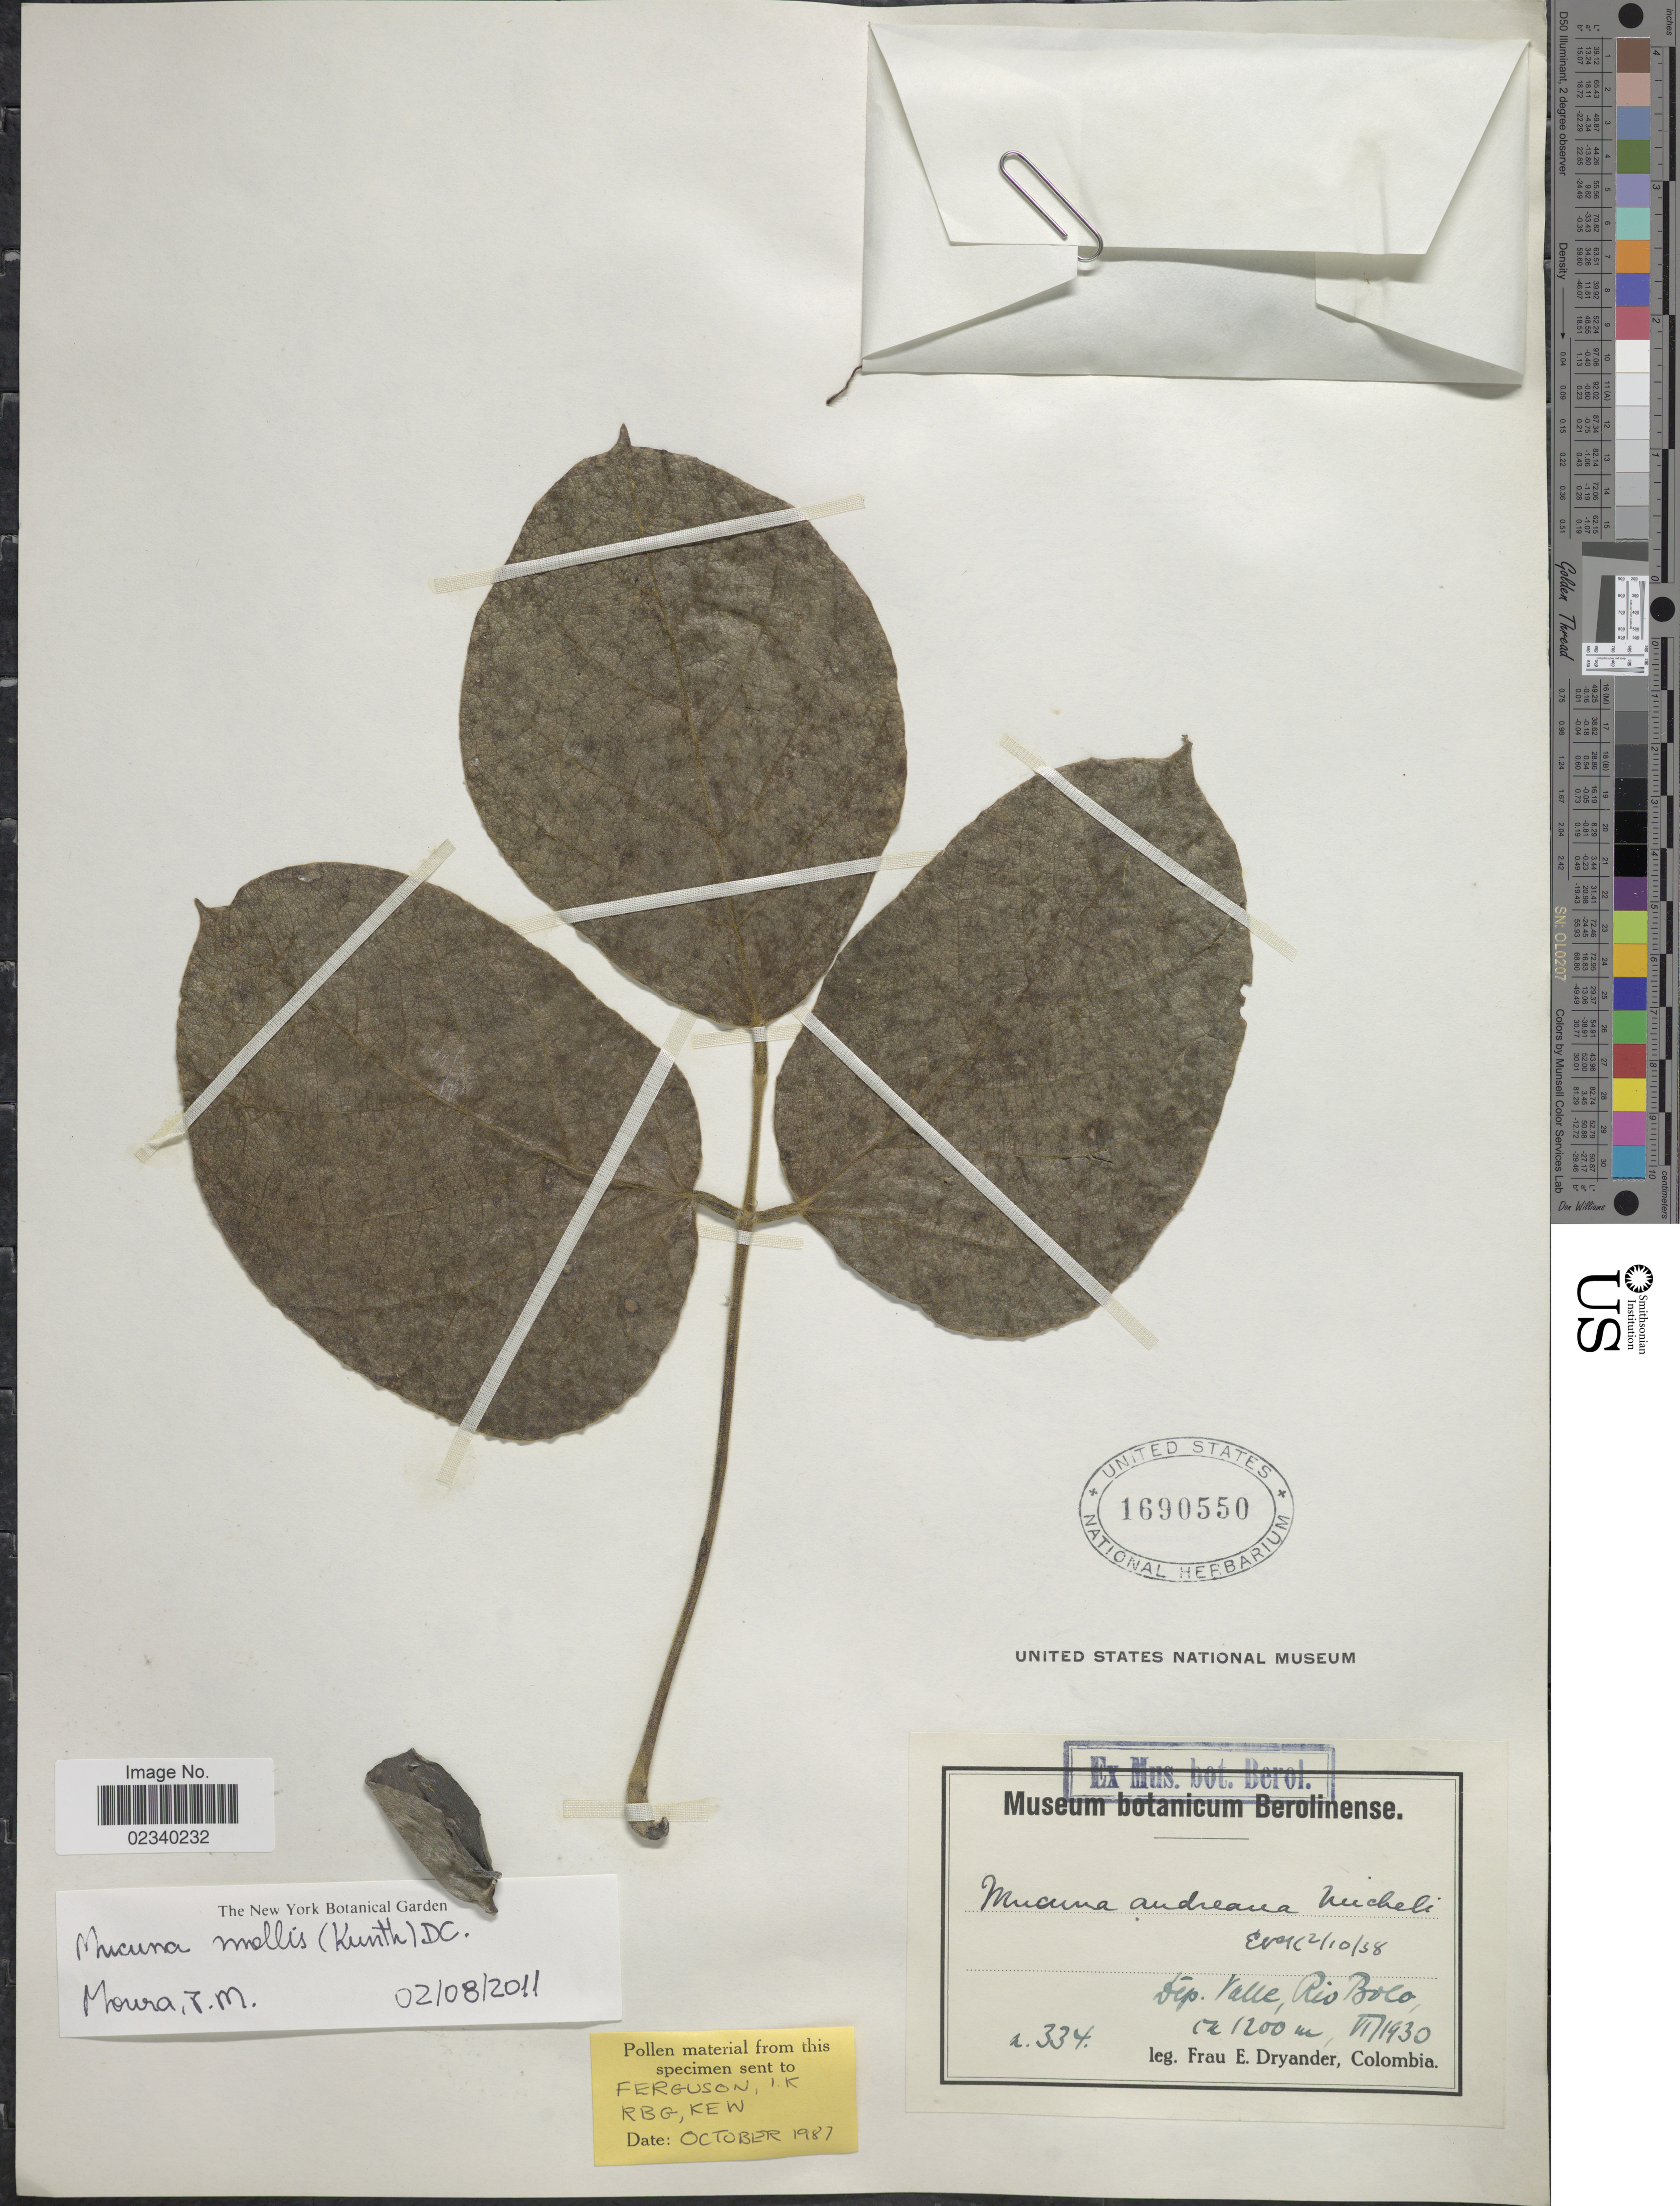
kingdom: Plantae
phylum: Tracheophyta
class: Magnoliopsida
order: Fabales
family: Fabaceae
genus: Mucuna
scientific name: Mucuna mollis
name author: (Kunth) DC.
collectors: F. Dryander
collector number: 2334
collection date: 1930-07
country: Colombia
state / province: Valle del Cauca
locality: Dep. Valle, Rio Bolo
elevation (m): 1200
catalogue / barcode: US 1690550